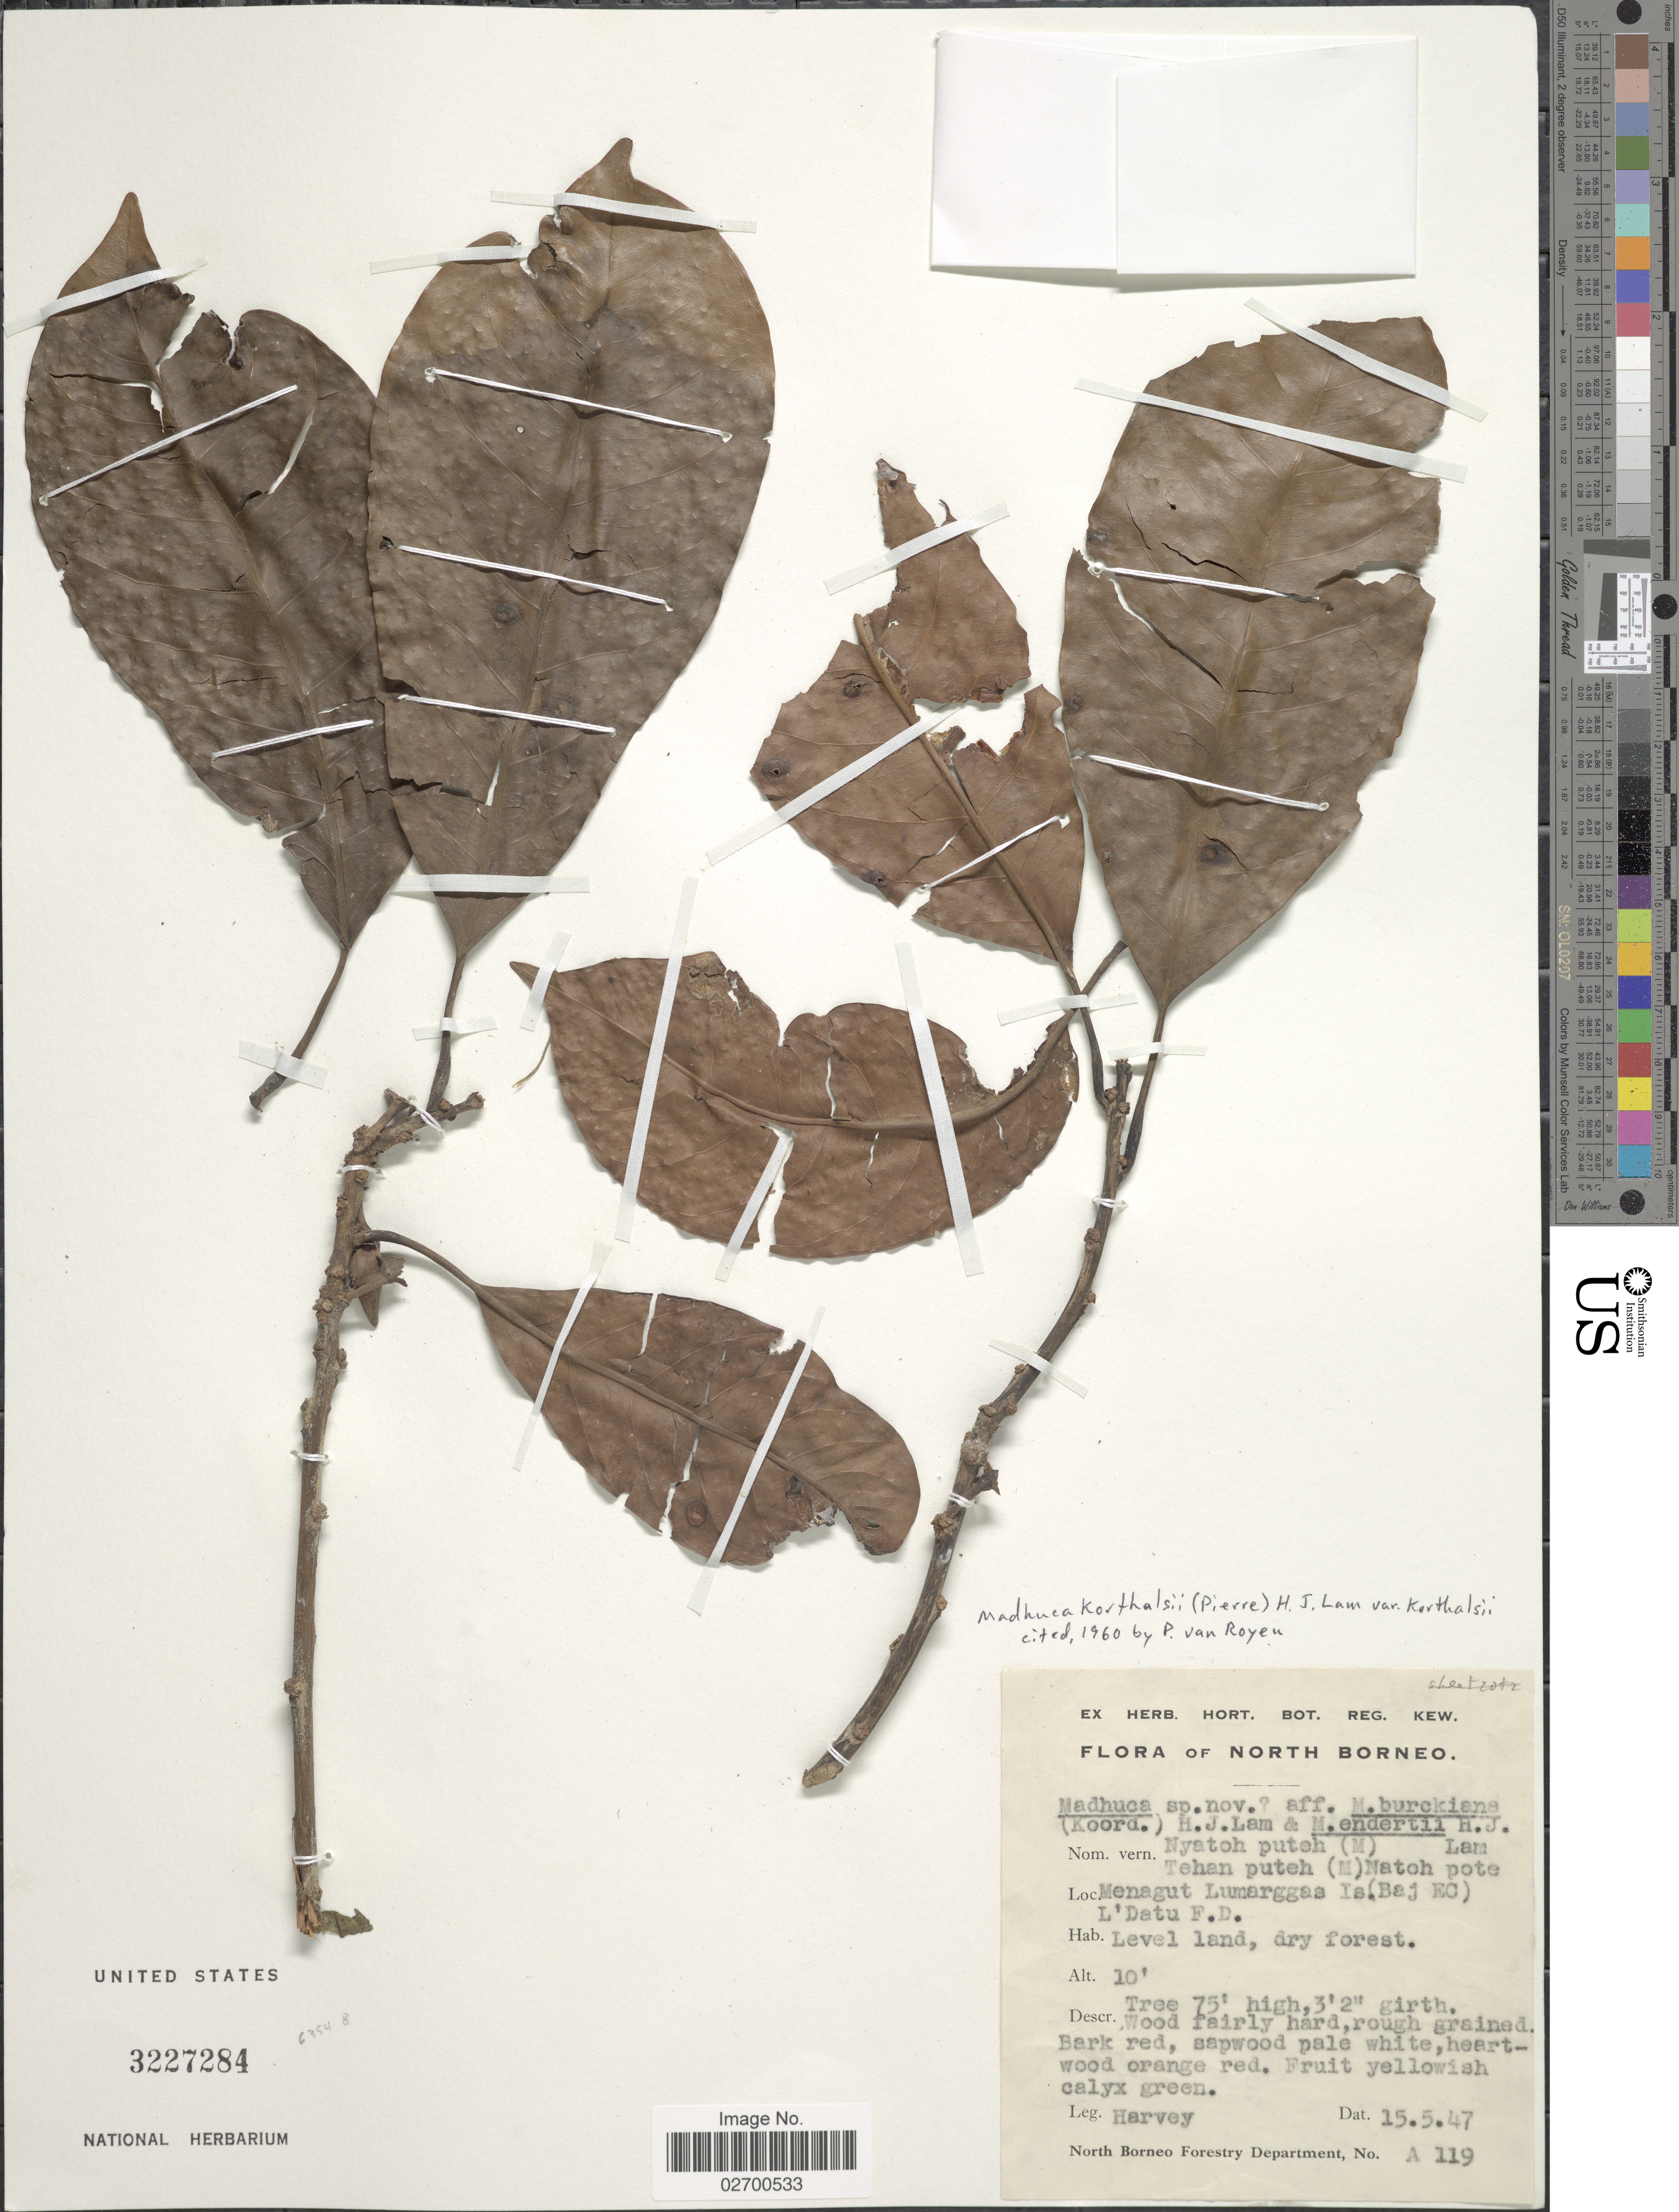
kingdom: Plantae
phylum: Tracheophyta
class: Magnoliopsida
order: Ericales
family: Sapotaceae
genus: Madhuca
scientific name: Madhuca korthalsii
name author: H.J. Lam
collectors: -. Harvey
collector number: A119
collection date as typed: Transcribed d/m/y: 15/5/47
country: Malaysia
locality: North Borneo. Menagut Lumarggas Is. (Baj EC) L'Datu F.D.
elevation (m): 3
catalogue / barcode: US 3227284